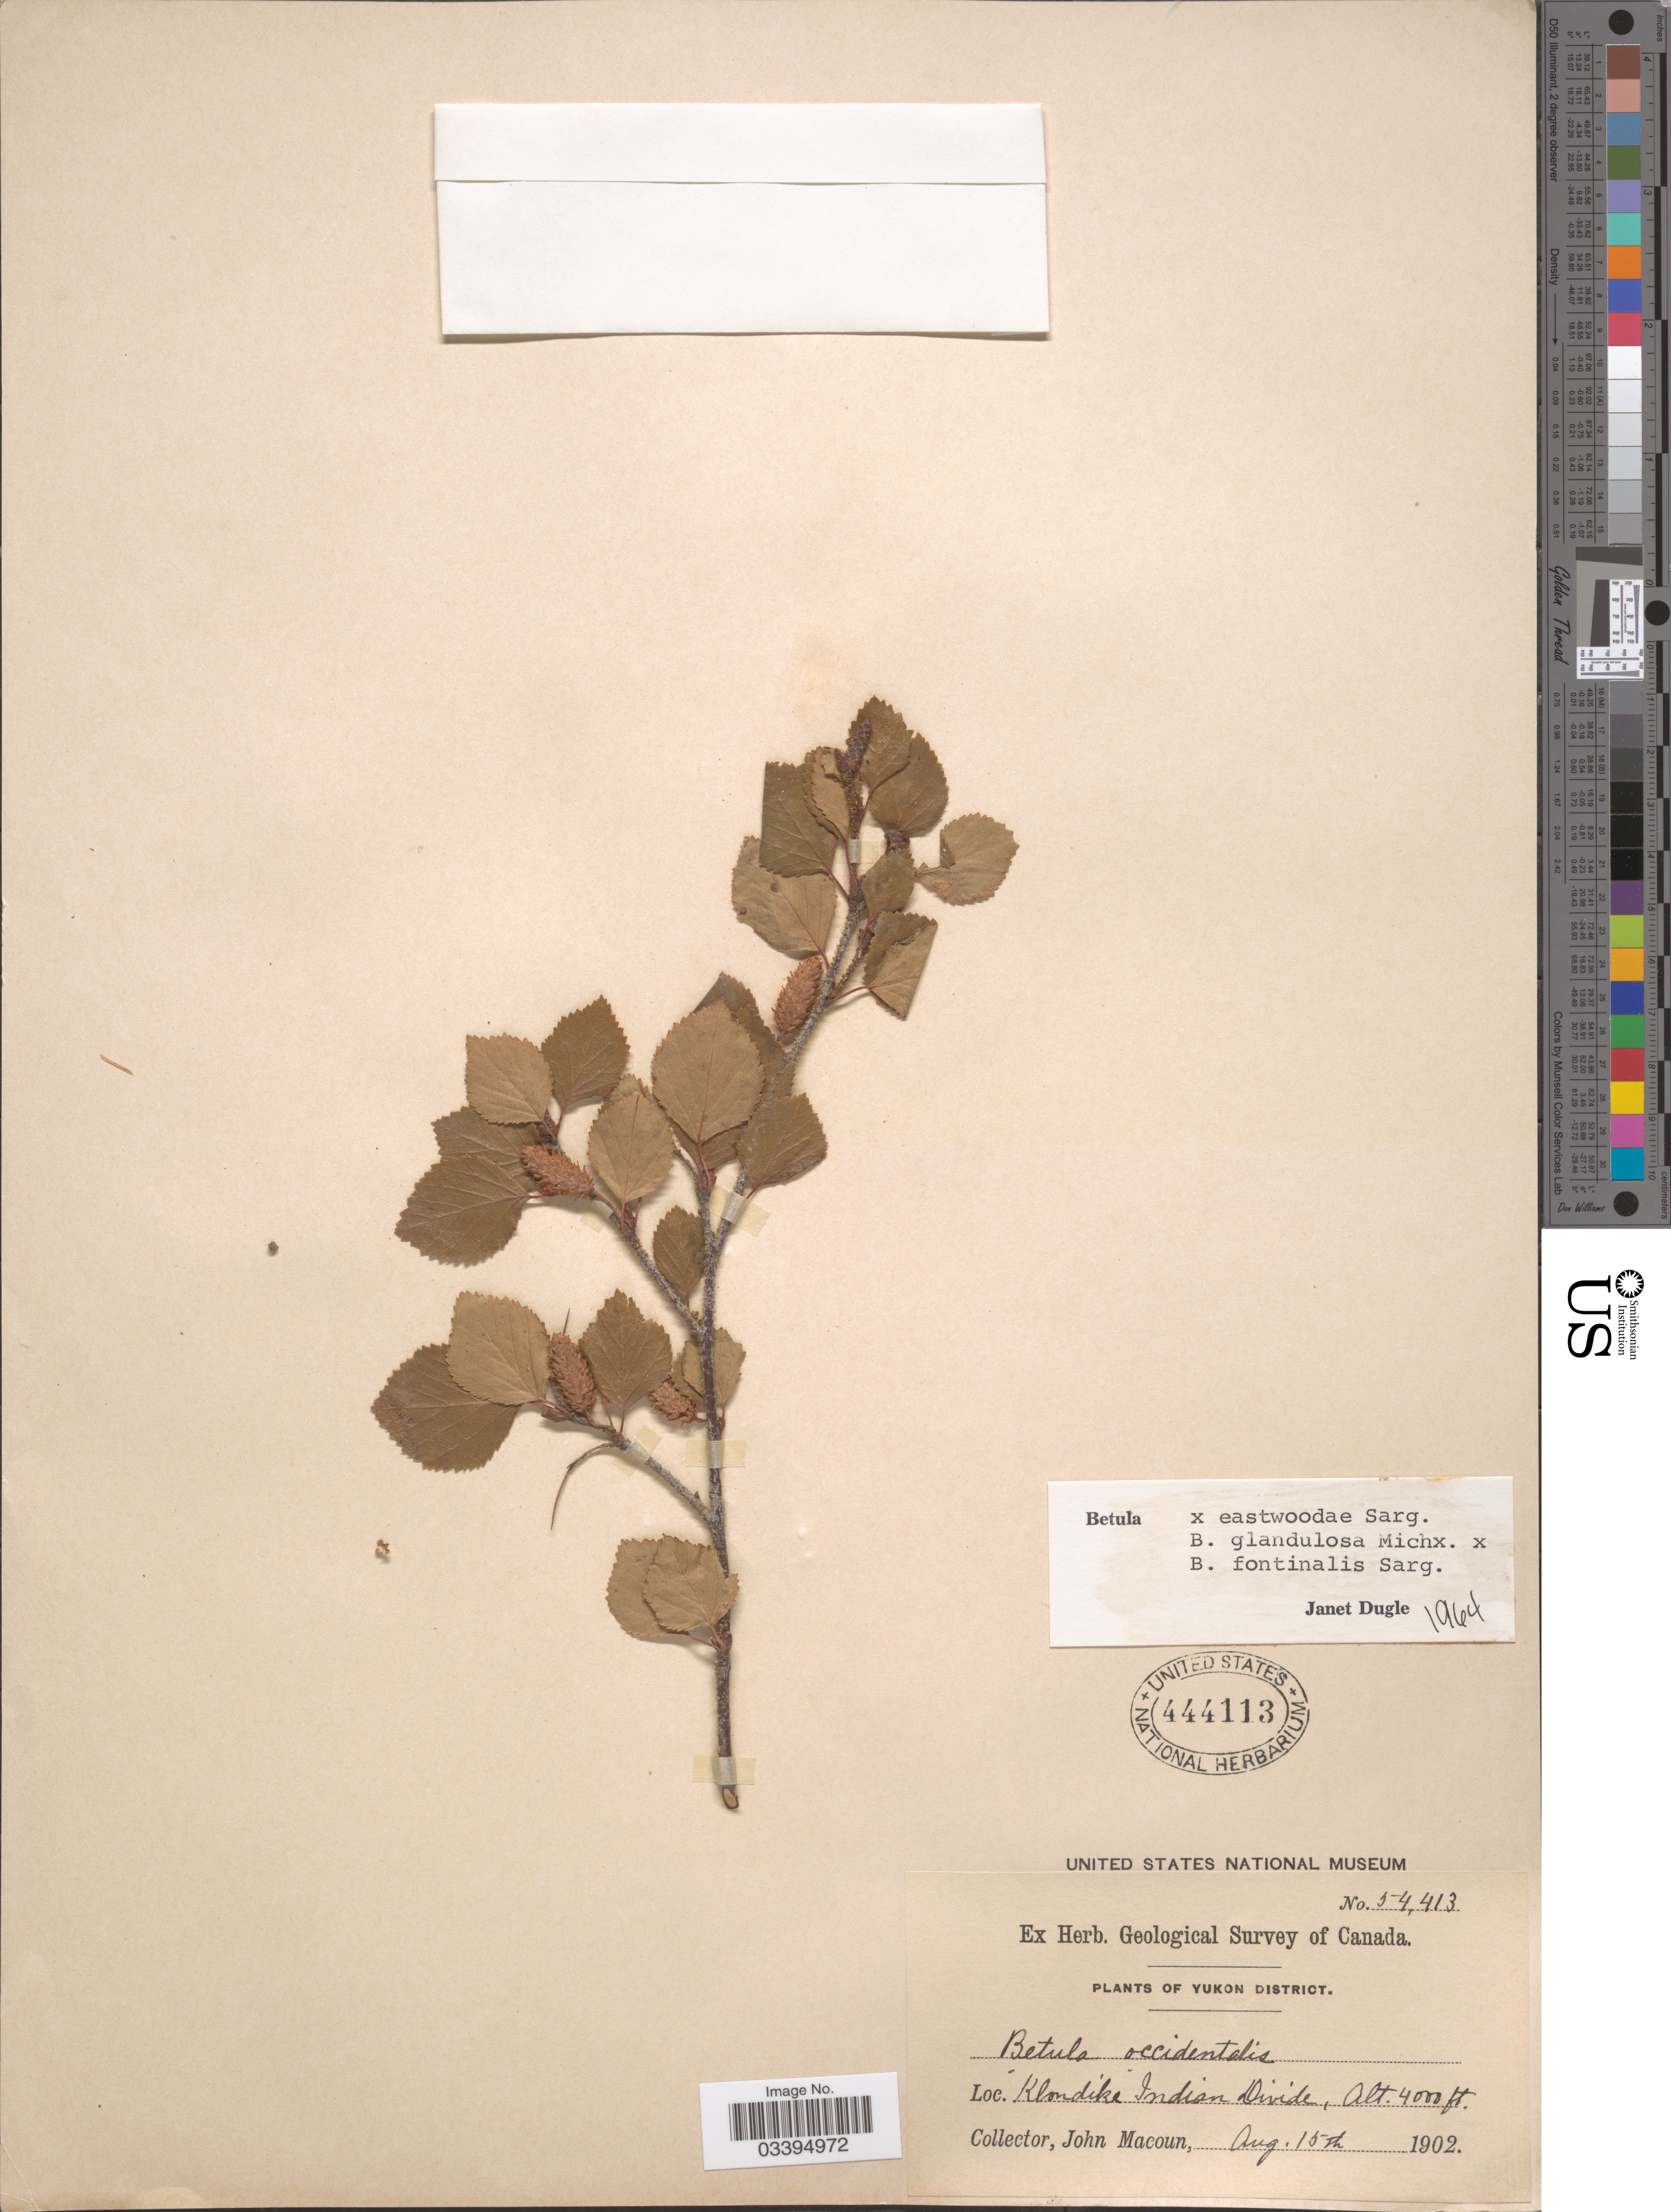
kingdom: Plantae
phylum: Tracheophyta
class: Magnoliopsida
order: Fagales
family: Betulaceae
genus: Betula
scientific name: Betula eastwoodae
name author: Sarg.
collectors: J. Macoun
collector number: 54413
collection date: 1902-08-15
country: Canada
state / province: Yukon Territory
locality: Yukon District. Klondike Indian Divide.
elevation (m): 1219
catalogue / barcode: US 444113